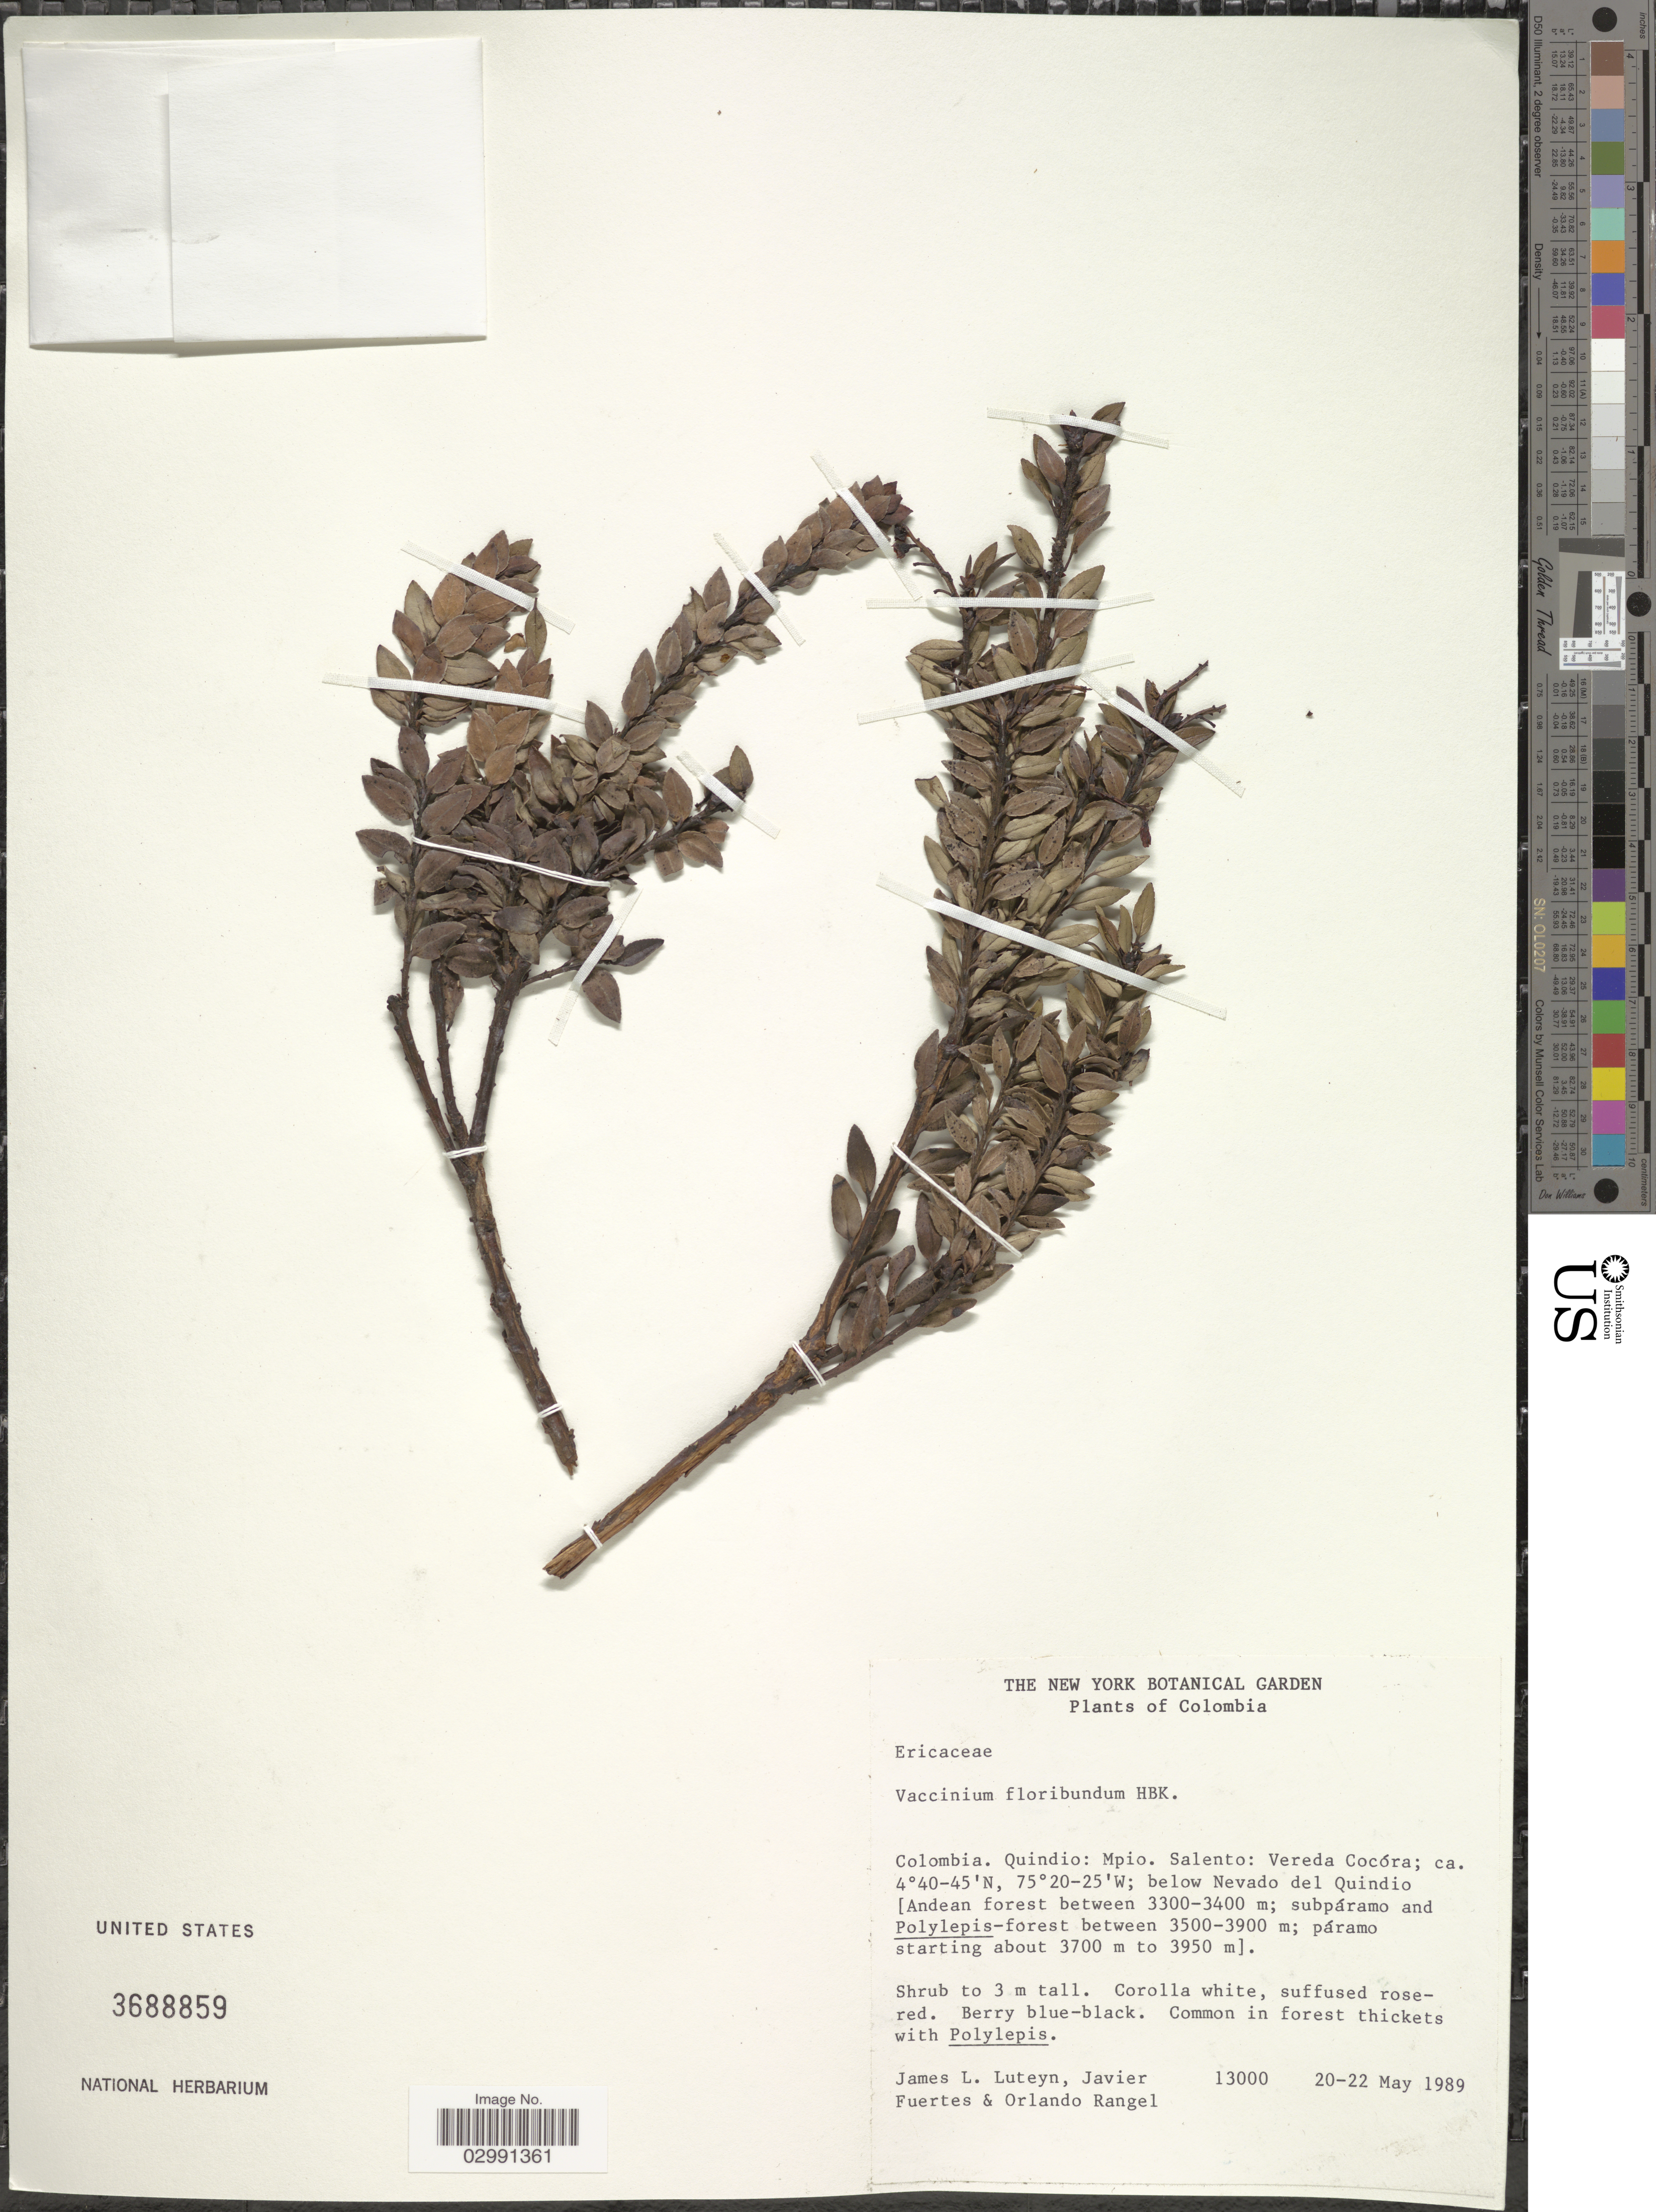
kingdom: Plantae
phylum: Tracheophyta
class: Magnoliopsida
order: Ericales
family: Ericaceae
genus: Vaccinium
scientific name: Vaccinium floribundum var. floribundum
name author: Kunth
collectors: J. L. Luteyn, J. Fuertes & O. Rangel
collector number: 13000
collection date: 1989-05-20/1989-05-22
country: Colombia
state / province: Quindío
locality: Mpio. Salento: Vereda Cocóra; below Nevado del Quindio [Andean forest; subpáramo and Polylepis-forest].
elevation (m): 3300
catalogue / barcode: US 3688859